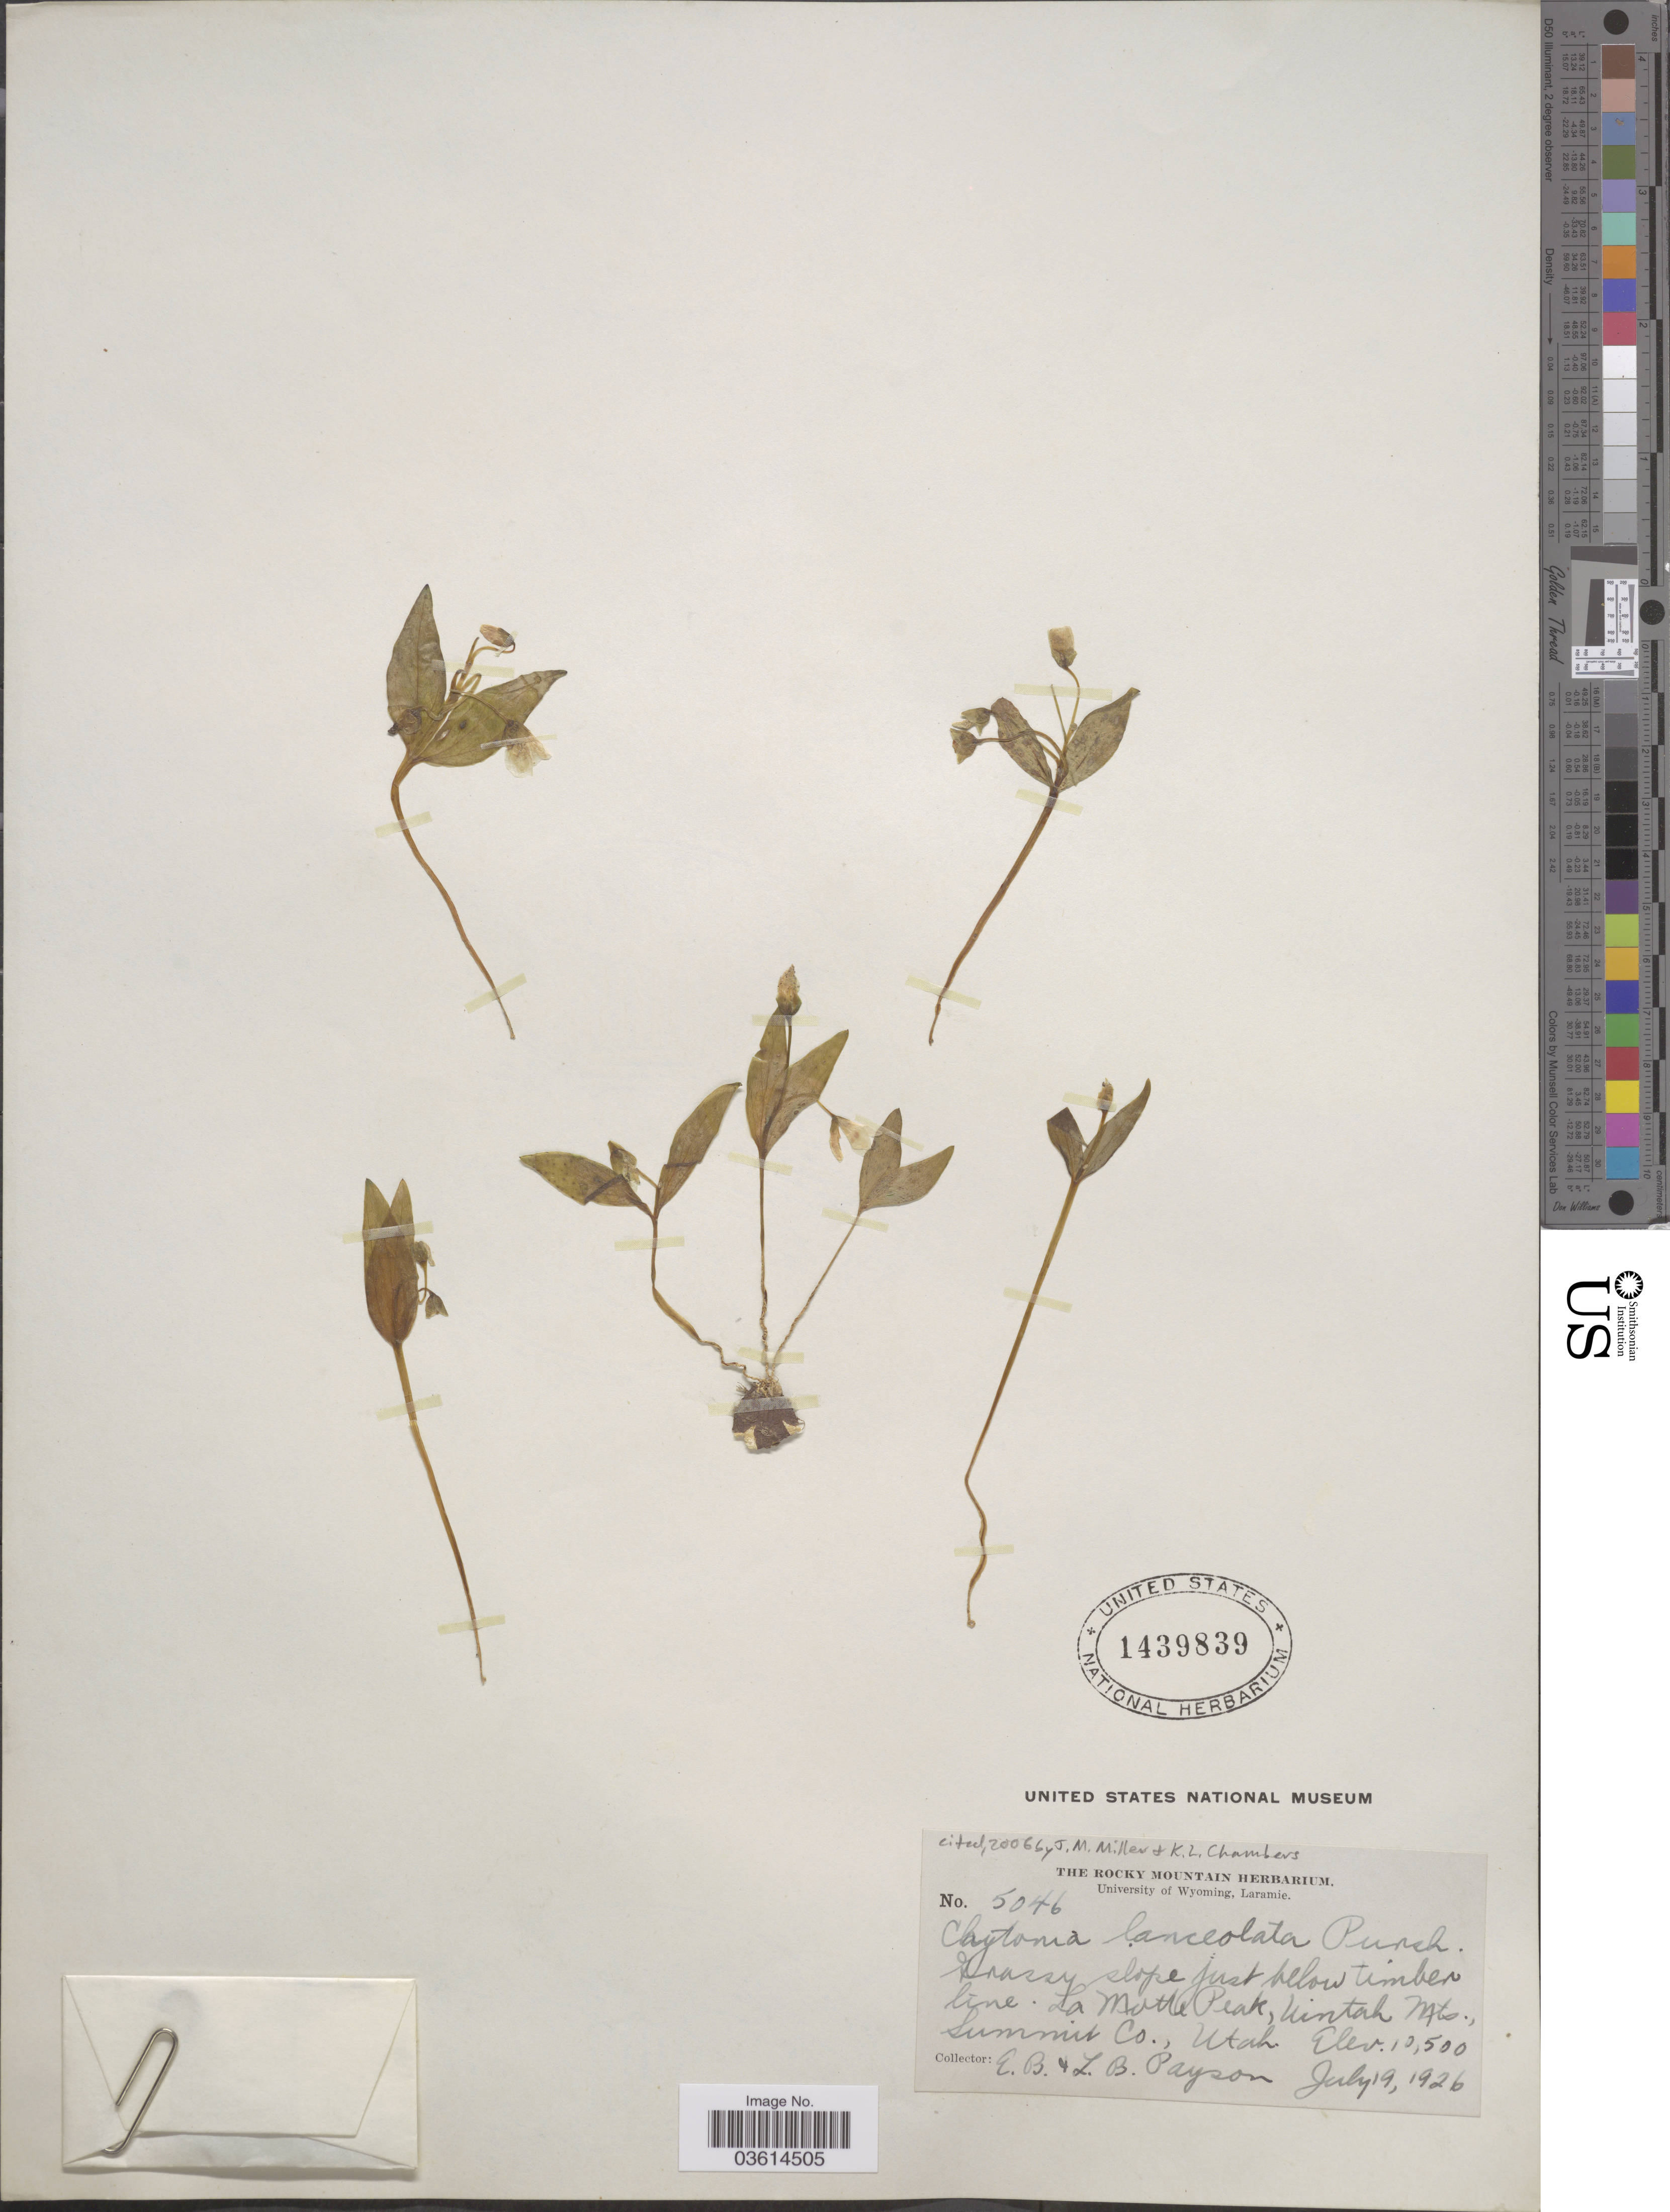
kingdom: Plantae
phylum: Tracheophyta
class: Magnoliopsida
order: Caryophyllales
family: Montiaceae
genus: Claytonia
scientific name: Claytonia lanceolata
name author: Pursh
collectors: E. B. Payson & L. Payson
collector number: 5046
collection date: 1926-07-19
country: United States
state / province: Utah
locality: Grassy slope just below timber line. La Motte Peak, Uintah Mts., Summit Co.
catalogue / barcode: US 1439839